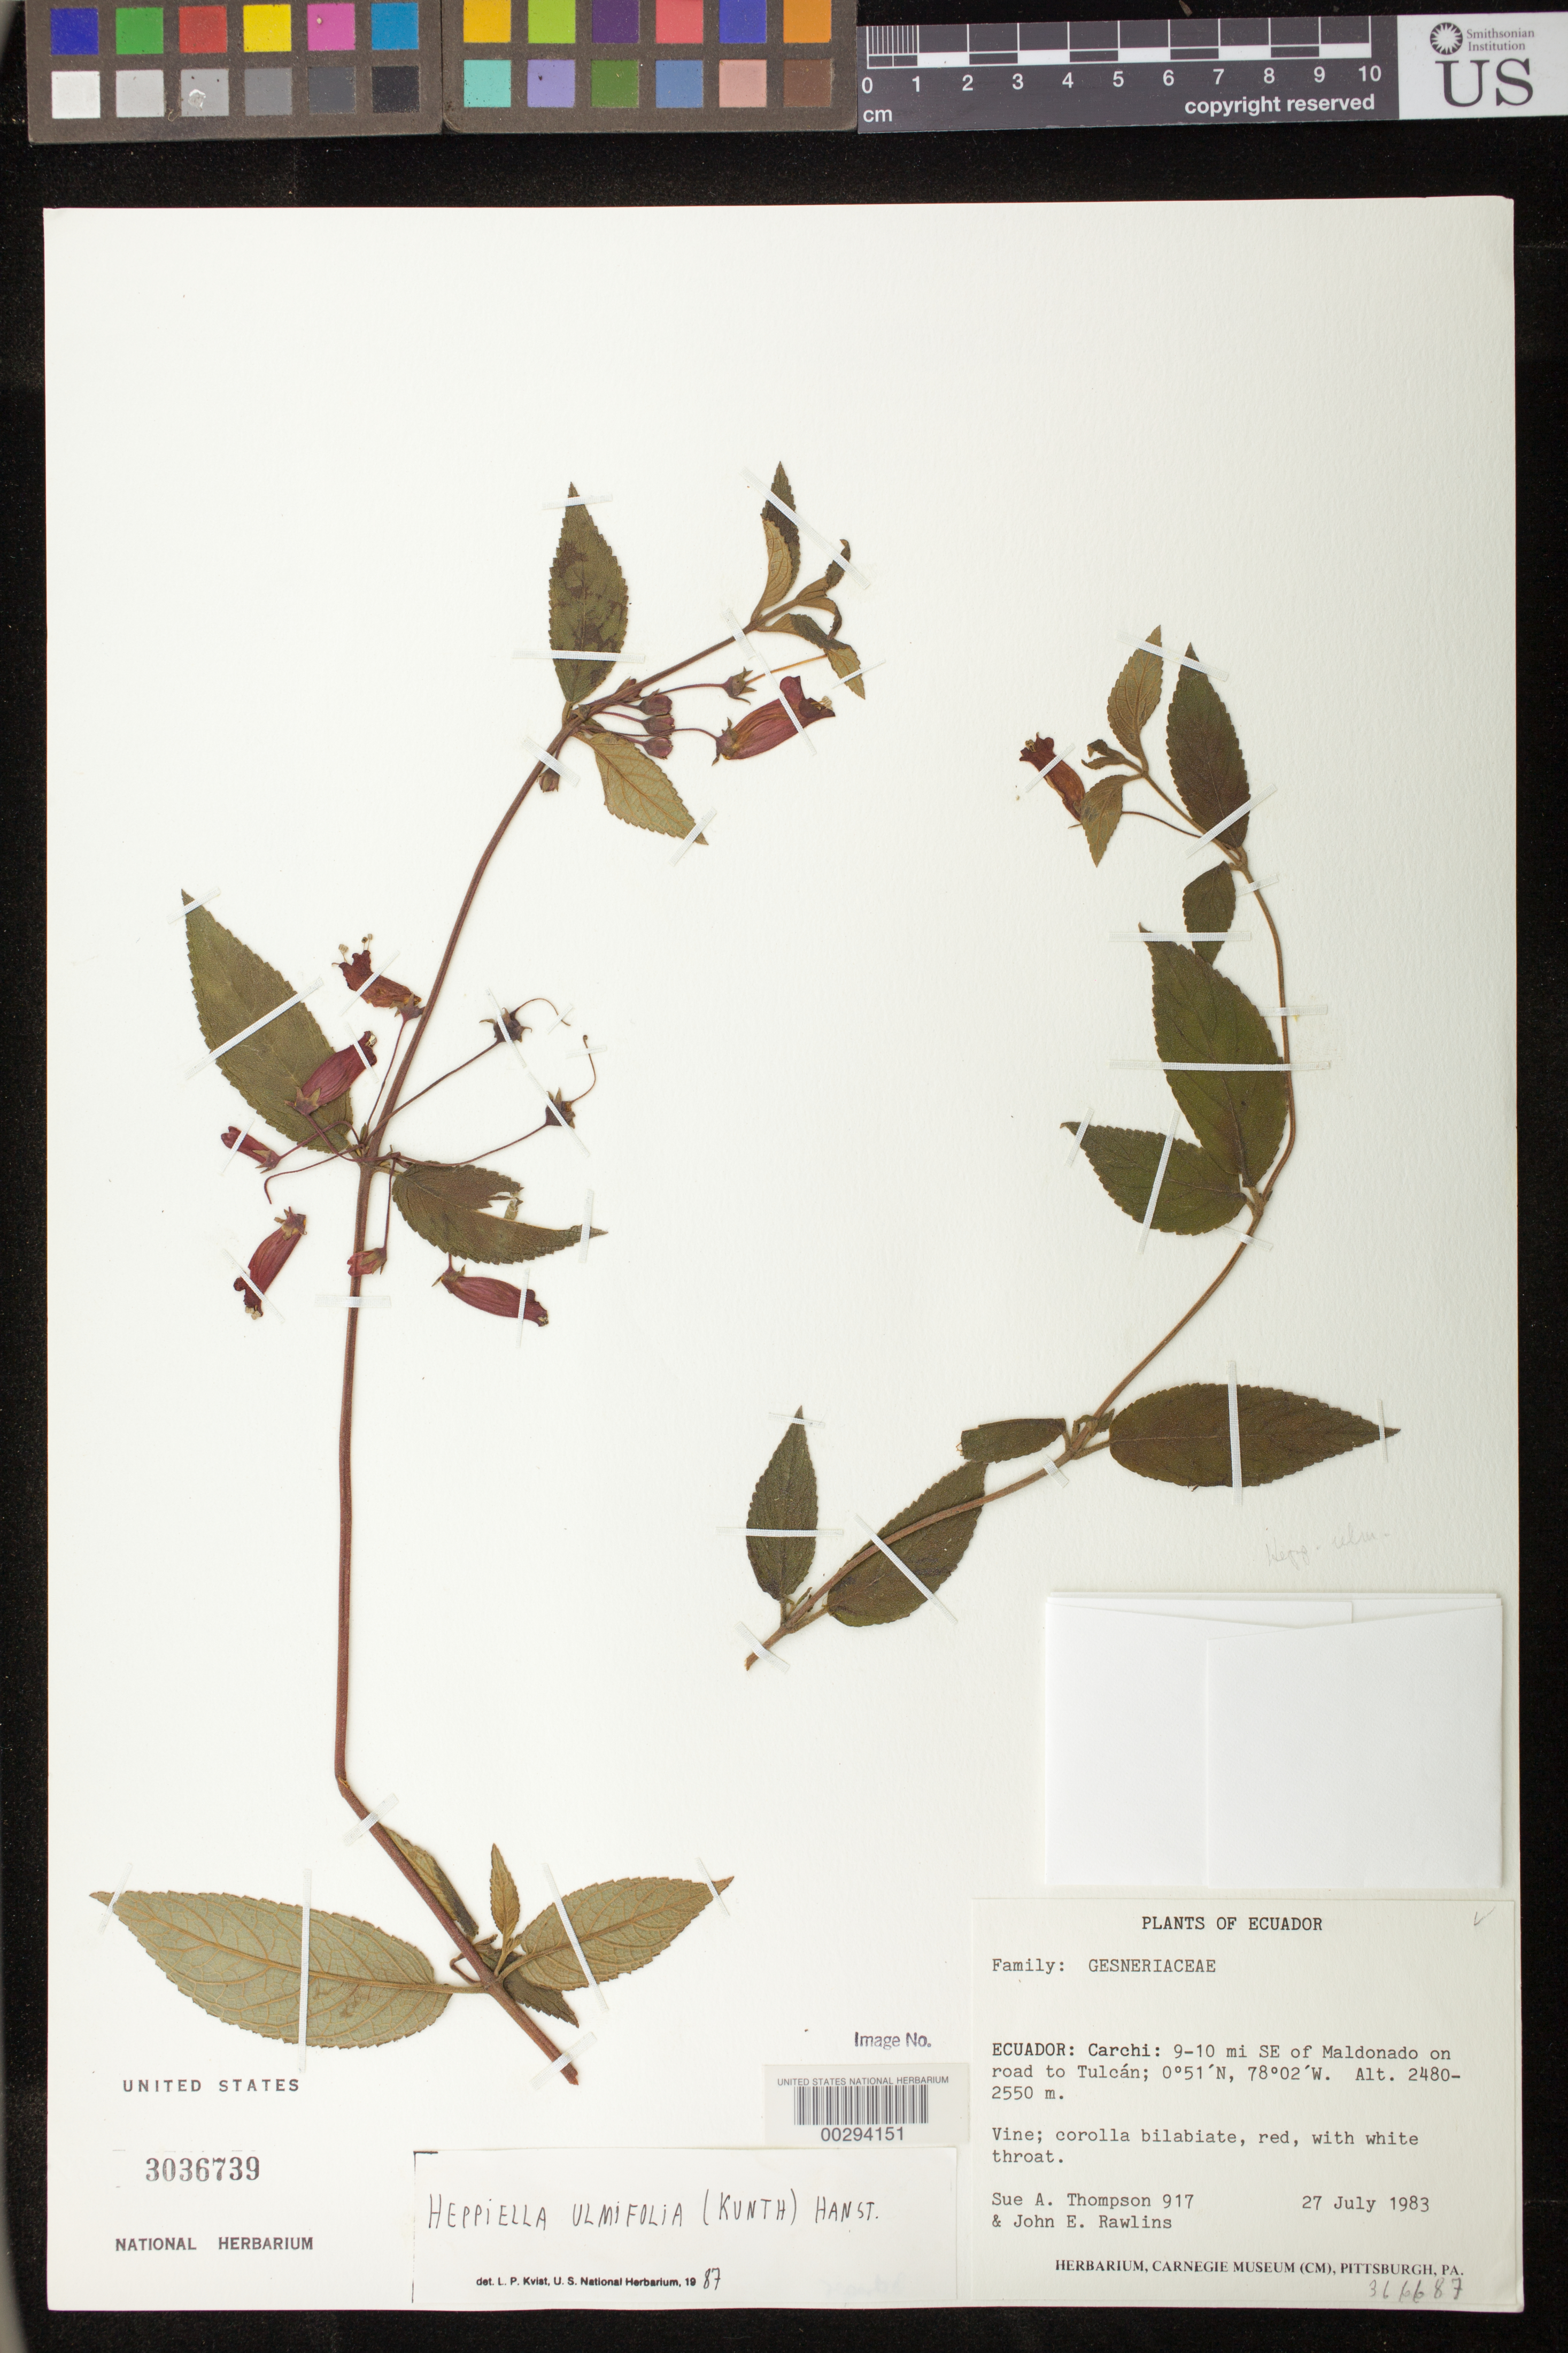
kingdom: Plantae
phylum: Tracheophyta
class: Magnoliopsida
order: Lamiales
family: Gesneriaceae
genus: Heppiella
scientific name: Heppiella ulmifolia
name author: (Kunth) Hanst.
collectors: S. A. Thompson & J. Rawlins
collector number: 917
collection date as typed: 27 Jul 1983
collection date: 1983-07-27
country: Ecuador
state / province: Carchi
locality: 9-10 mi SE of Maldonado on road to Tulcan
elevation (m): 2480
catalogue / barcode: US 3036739